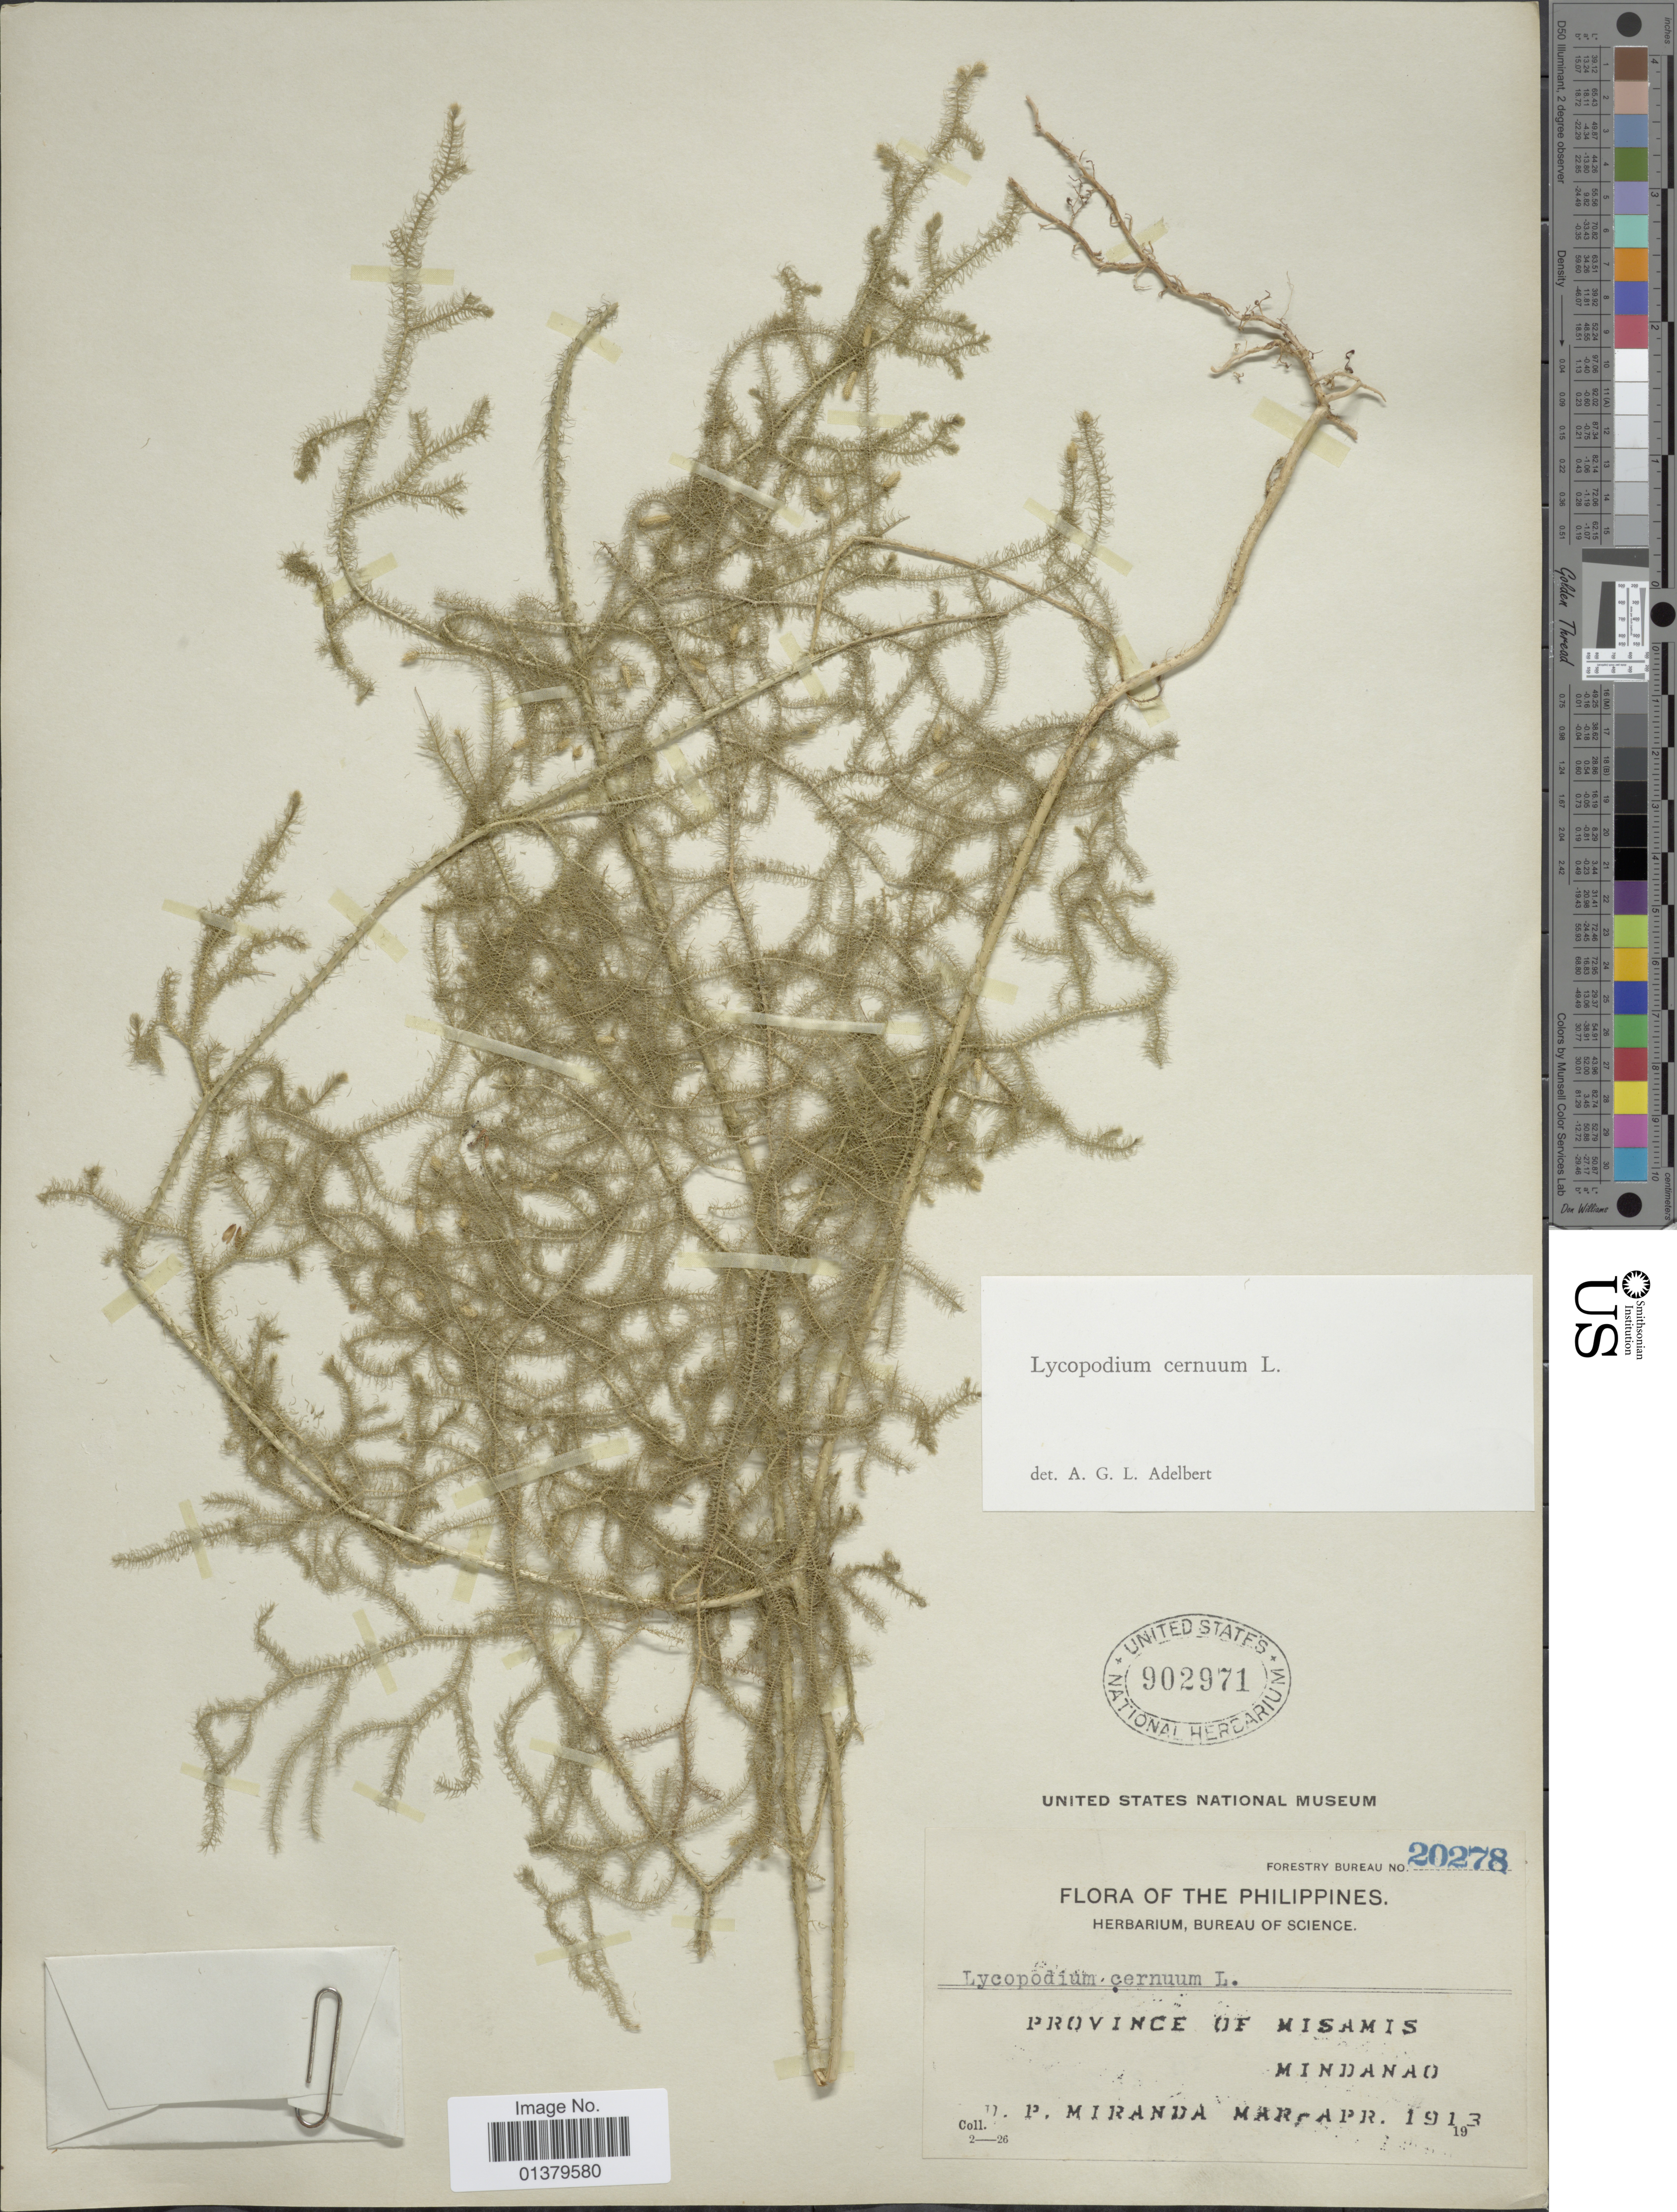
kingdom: Plantae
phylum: Tracheophyta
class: Lycopodiopsida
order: Lycopodiales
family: Lycopodiaceae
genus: Palhinhaea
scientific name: Palhinhaea cernua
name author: (L.) Vasc. & Franco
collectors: D. P. Miranda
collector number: Forestry Bureau 20278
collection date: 1913-03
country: Philippines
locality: Province of Misamis Mindanao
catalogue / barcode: US 902971